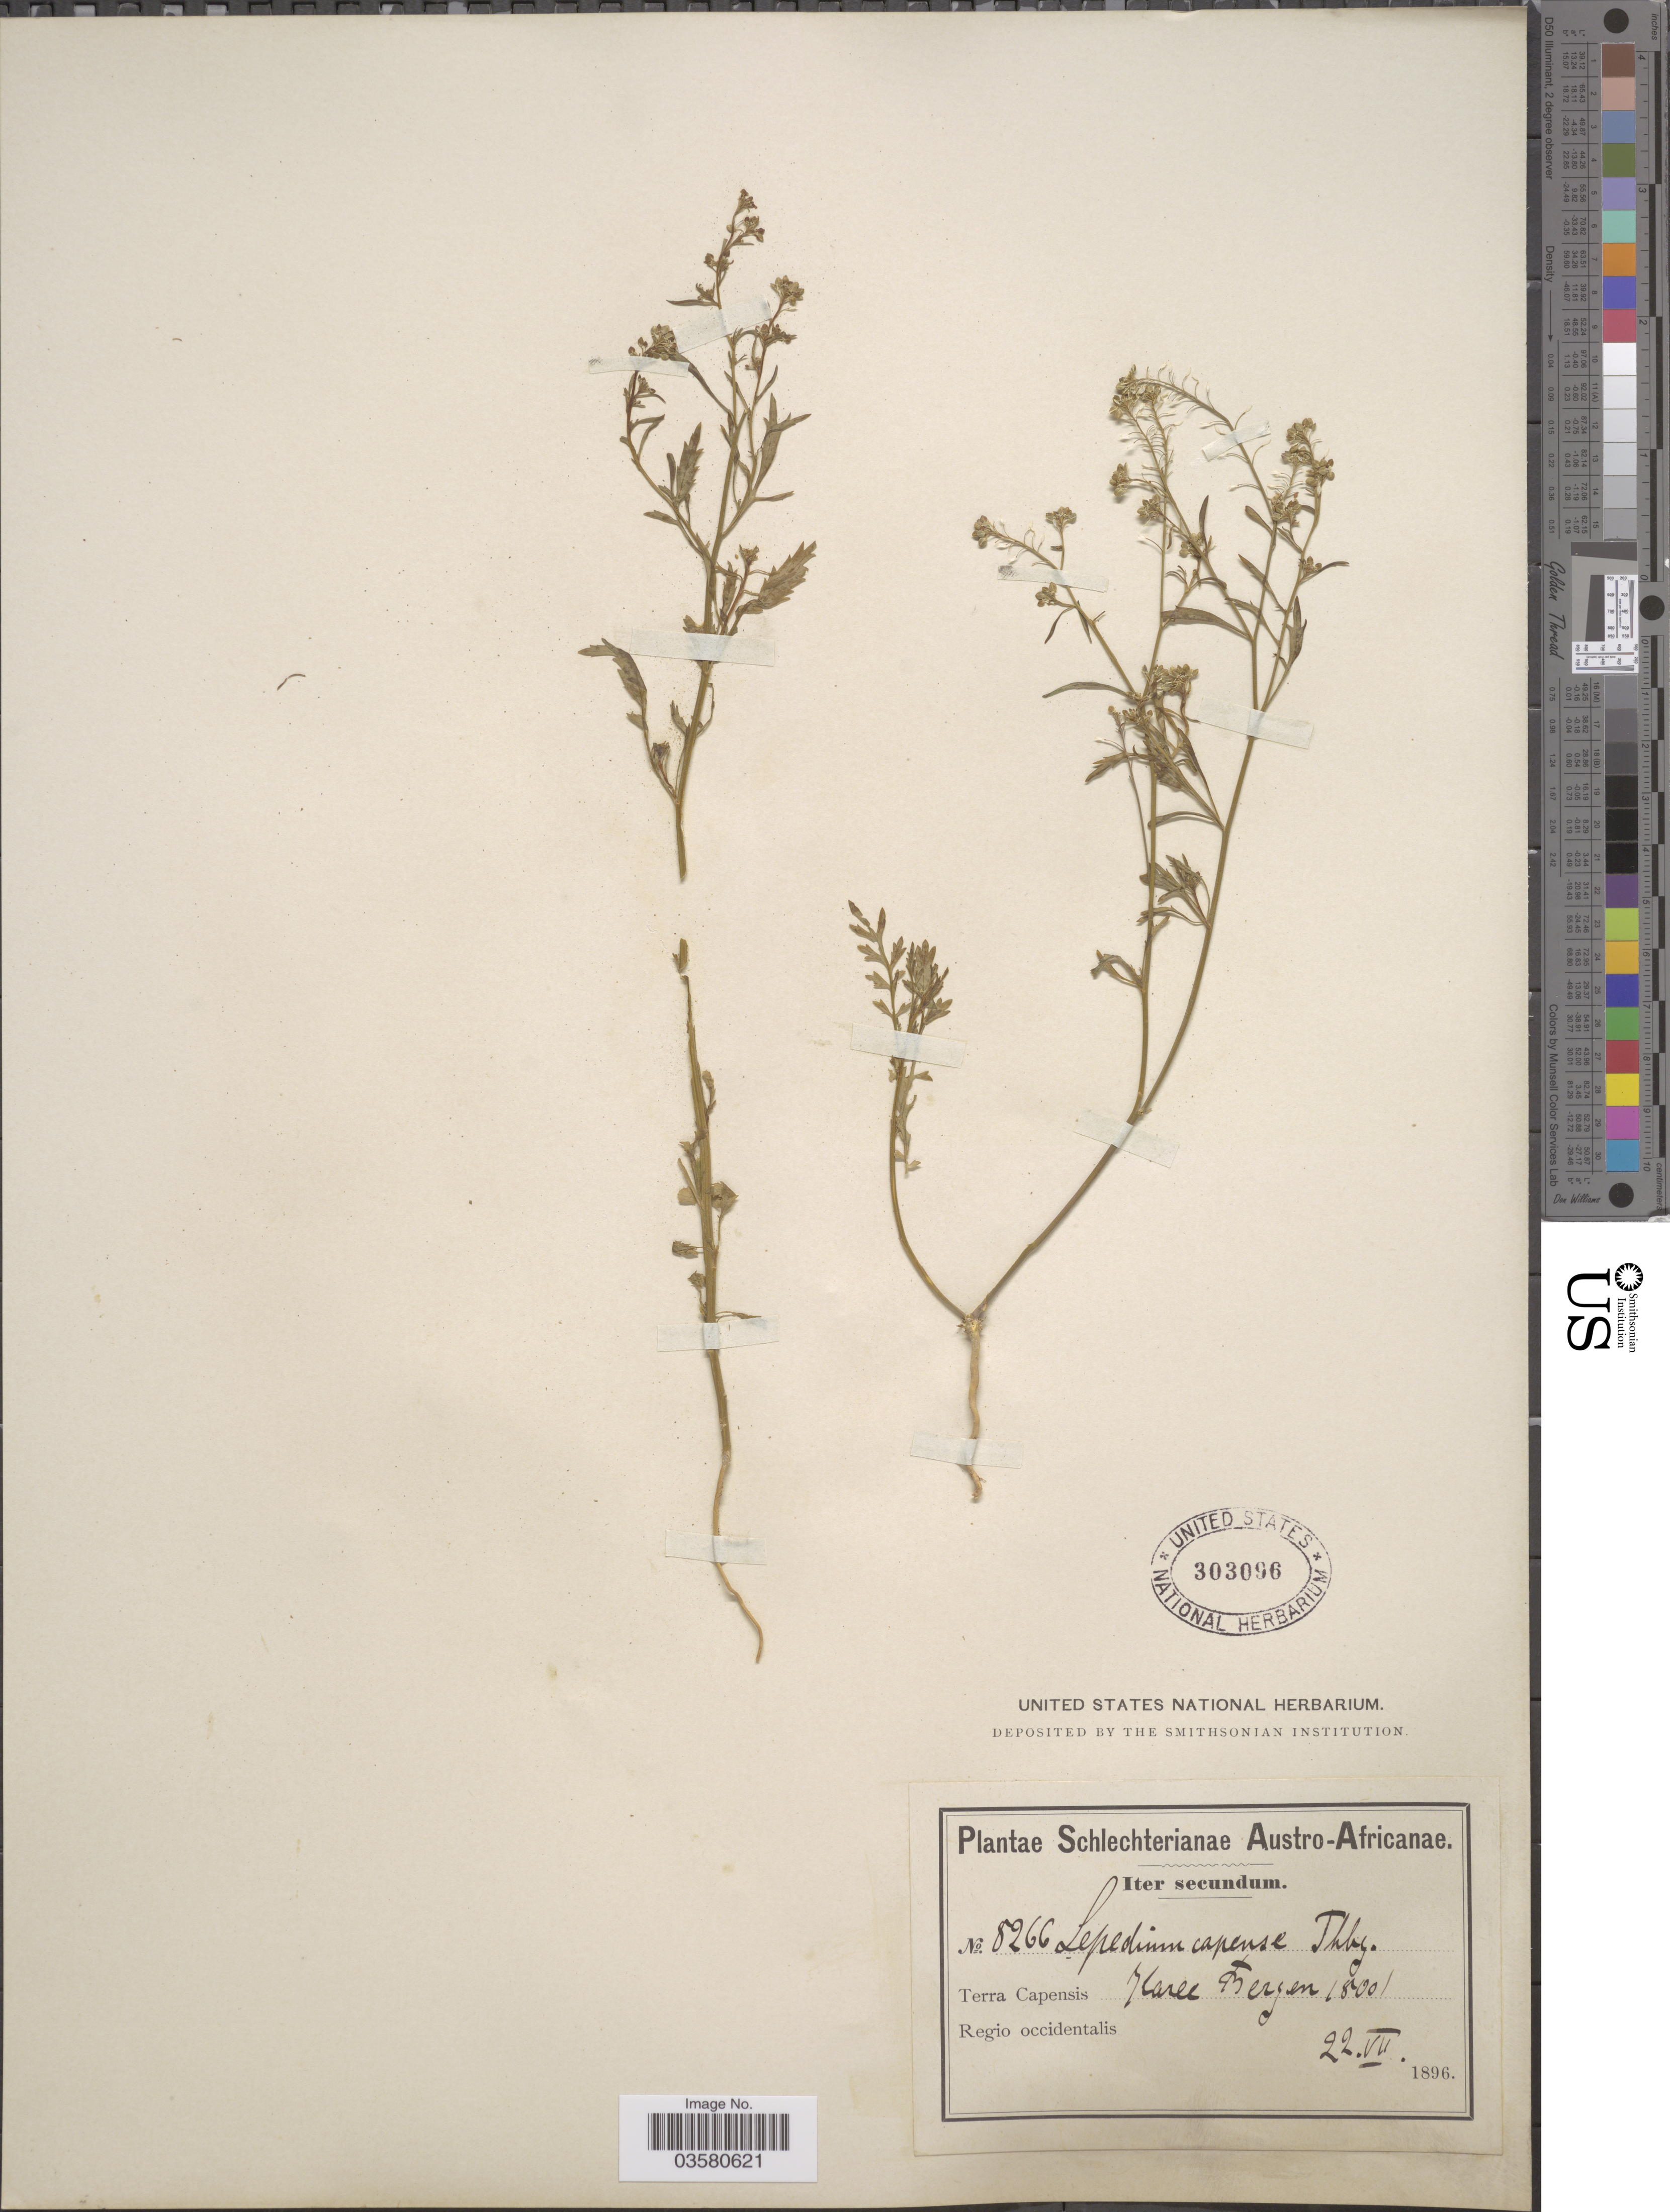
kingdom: Plantae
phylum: Tracheophyta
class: Magnoliopsida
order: Brassicales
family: Brassicaceae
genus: Lepidium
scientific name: Lepidium desertorum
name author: Eckl. & Zeyh.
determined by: Al-Shehbaz, I. A., (MO), Missouri Botanical Garden (UNITED STATES)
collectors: Schlechter, --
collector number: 8266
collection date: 1896-07-22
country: South Africa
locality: Austro-Africanae. Terra Capensis. Regio occidentalis. Karee Bergen.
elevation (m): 549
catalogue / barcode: US 303096